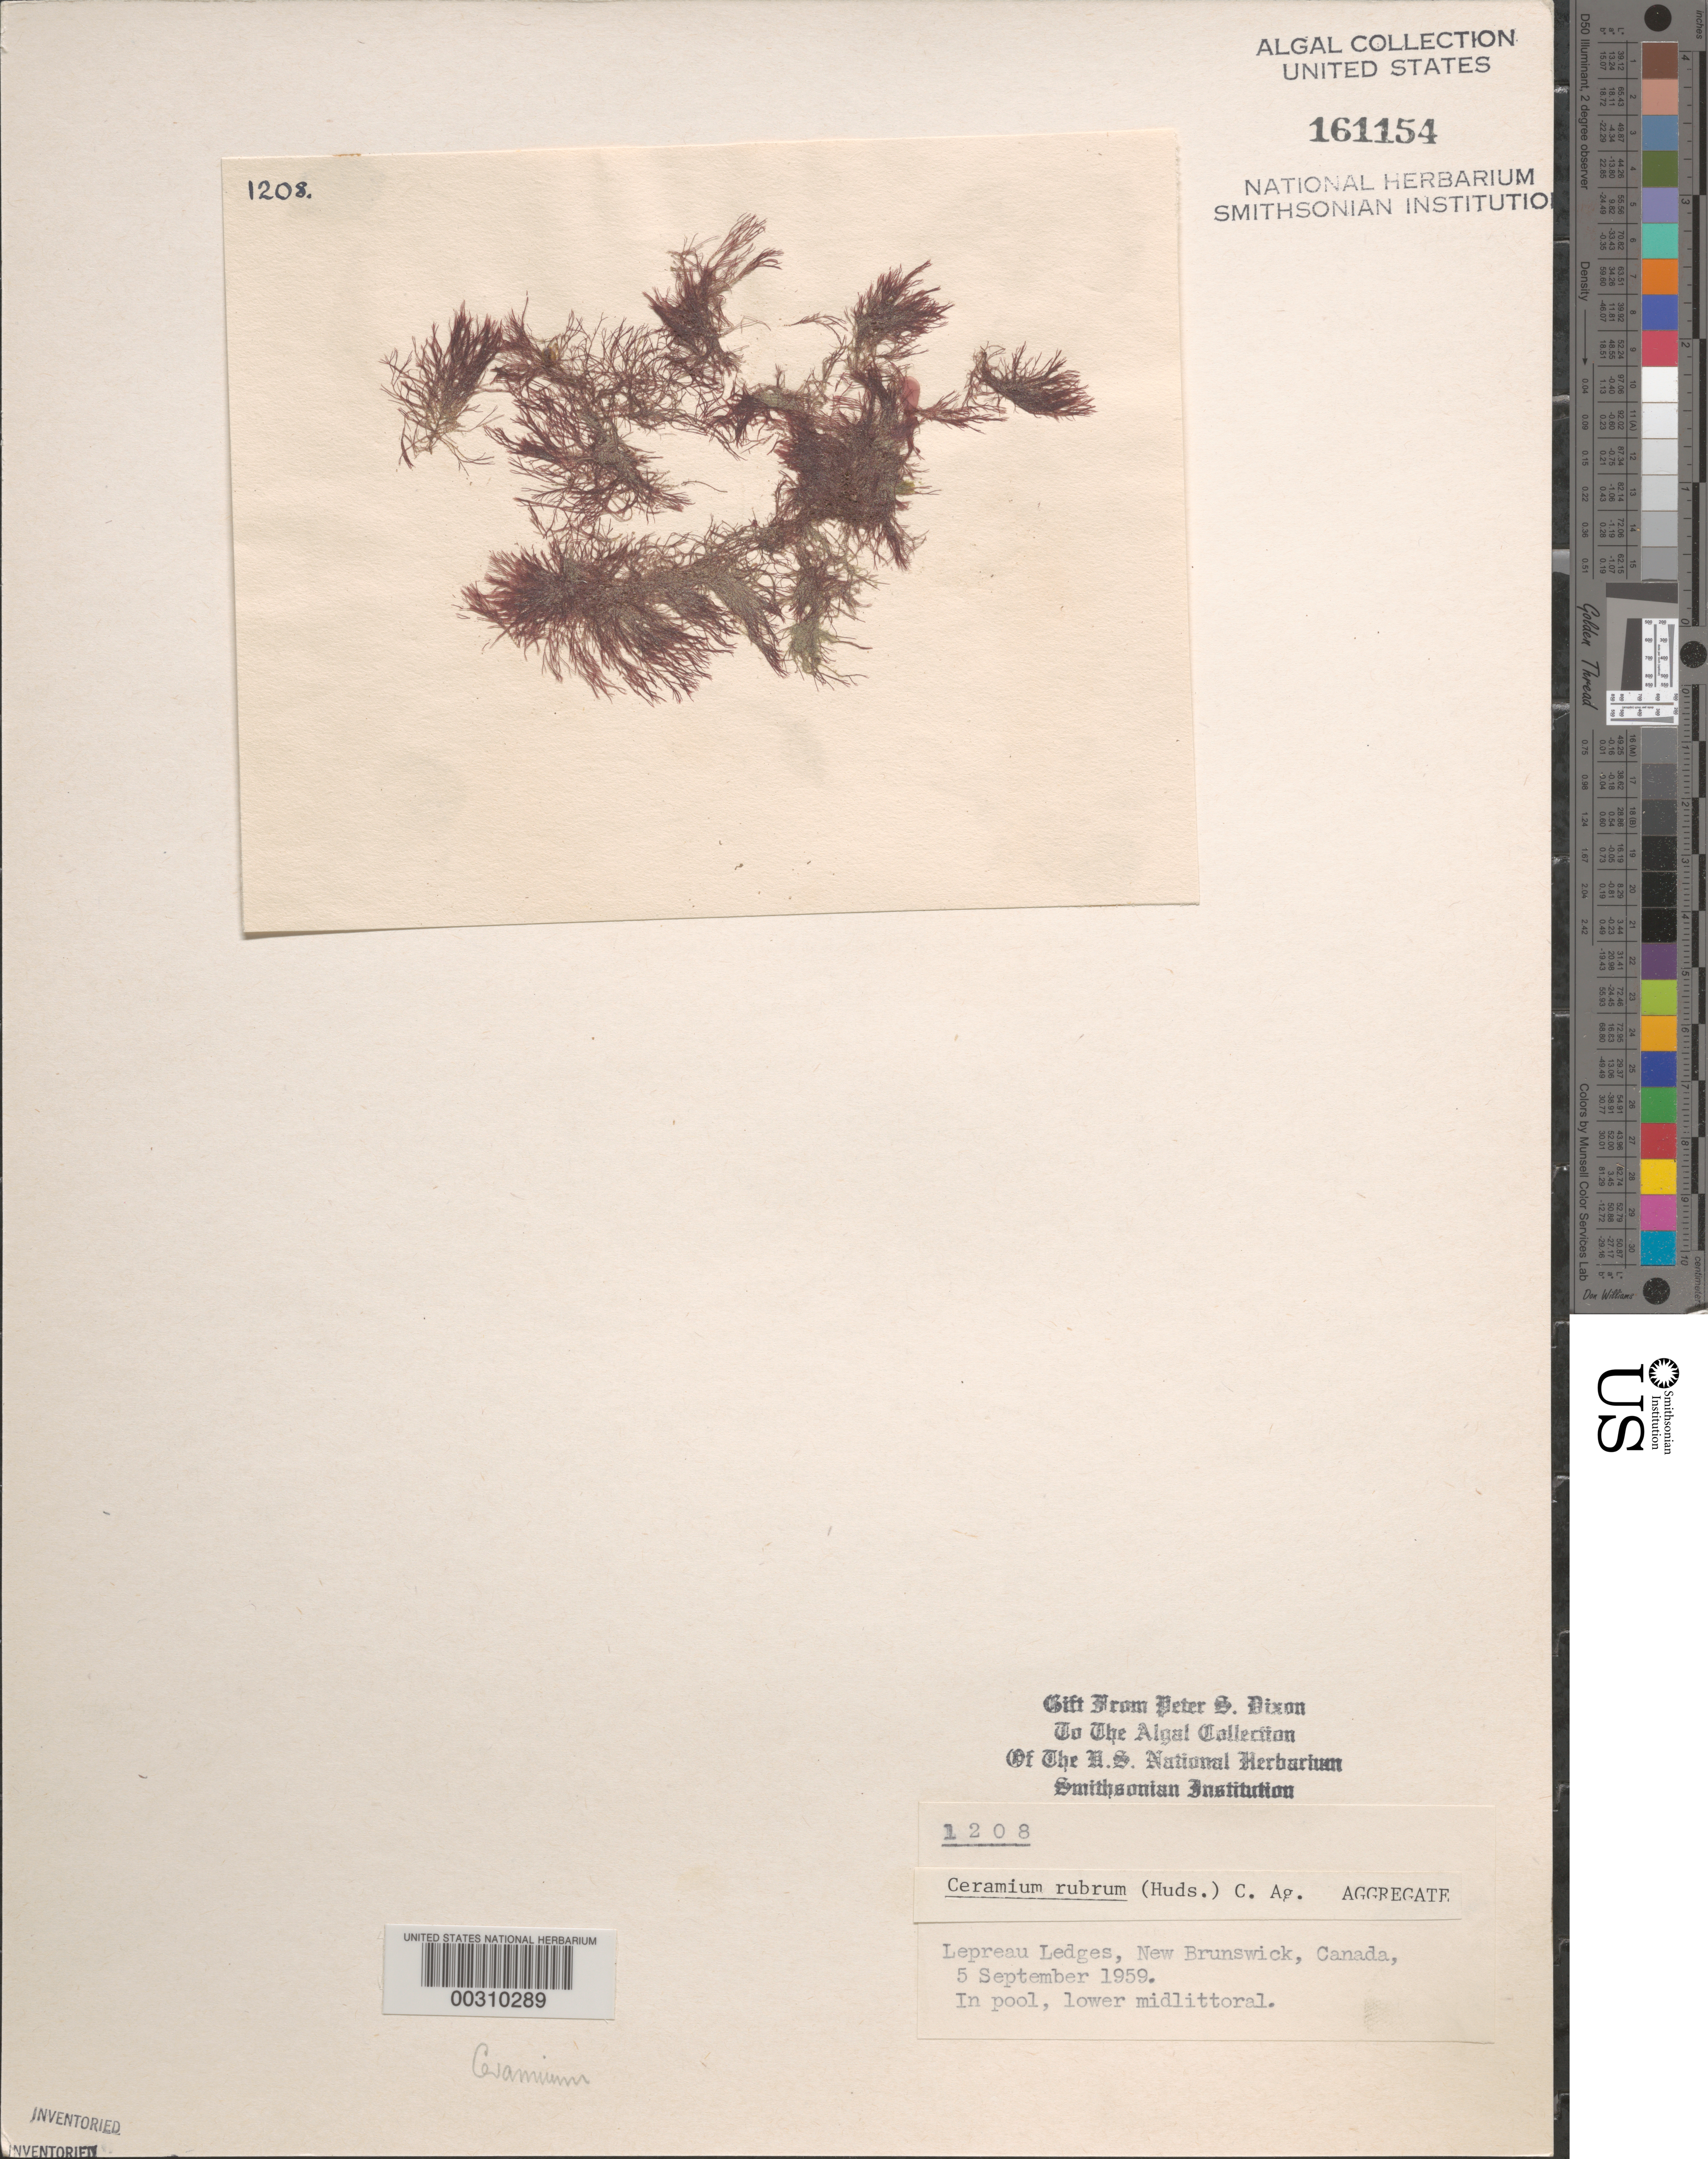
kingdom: Plantae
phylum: Rhodophyta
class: Florideophyceae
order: Ceramiales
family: Ceramiaceae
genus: Ceramium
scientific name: Ceramium rubrum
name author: C. Agardh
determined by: Dixon, P. S.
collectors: P. S. Dixon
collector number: PSD 1208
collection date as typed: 05 Sep 1959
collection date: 1959-09-05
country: Canada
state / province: New Brunswick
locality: Lepreau ledges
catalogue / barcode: US 161154